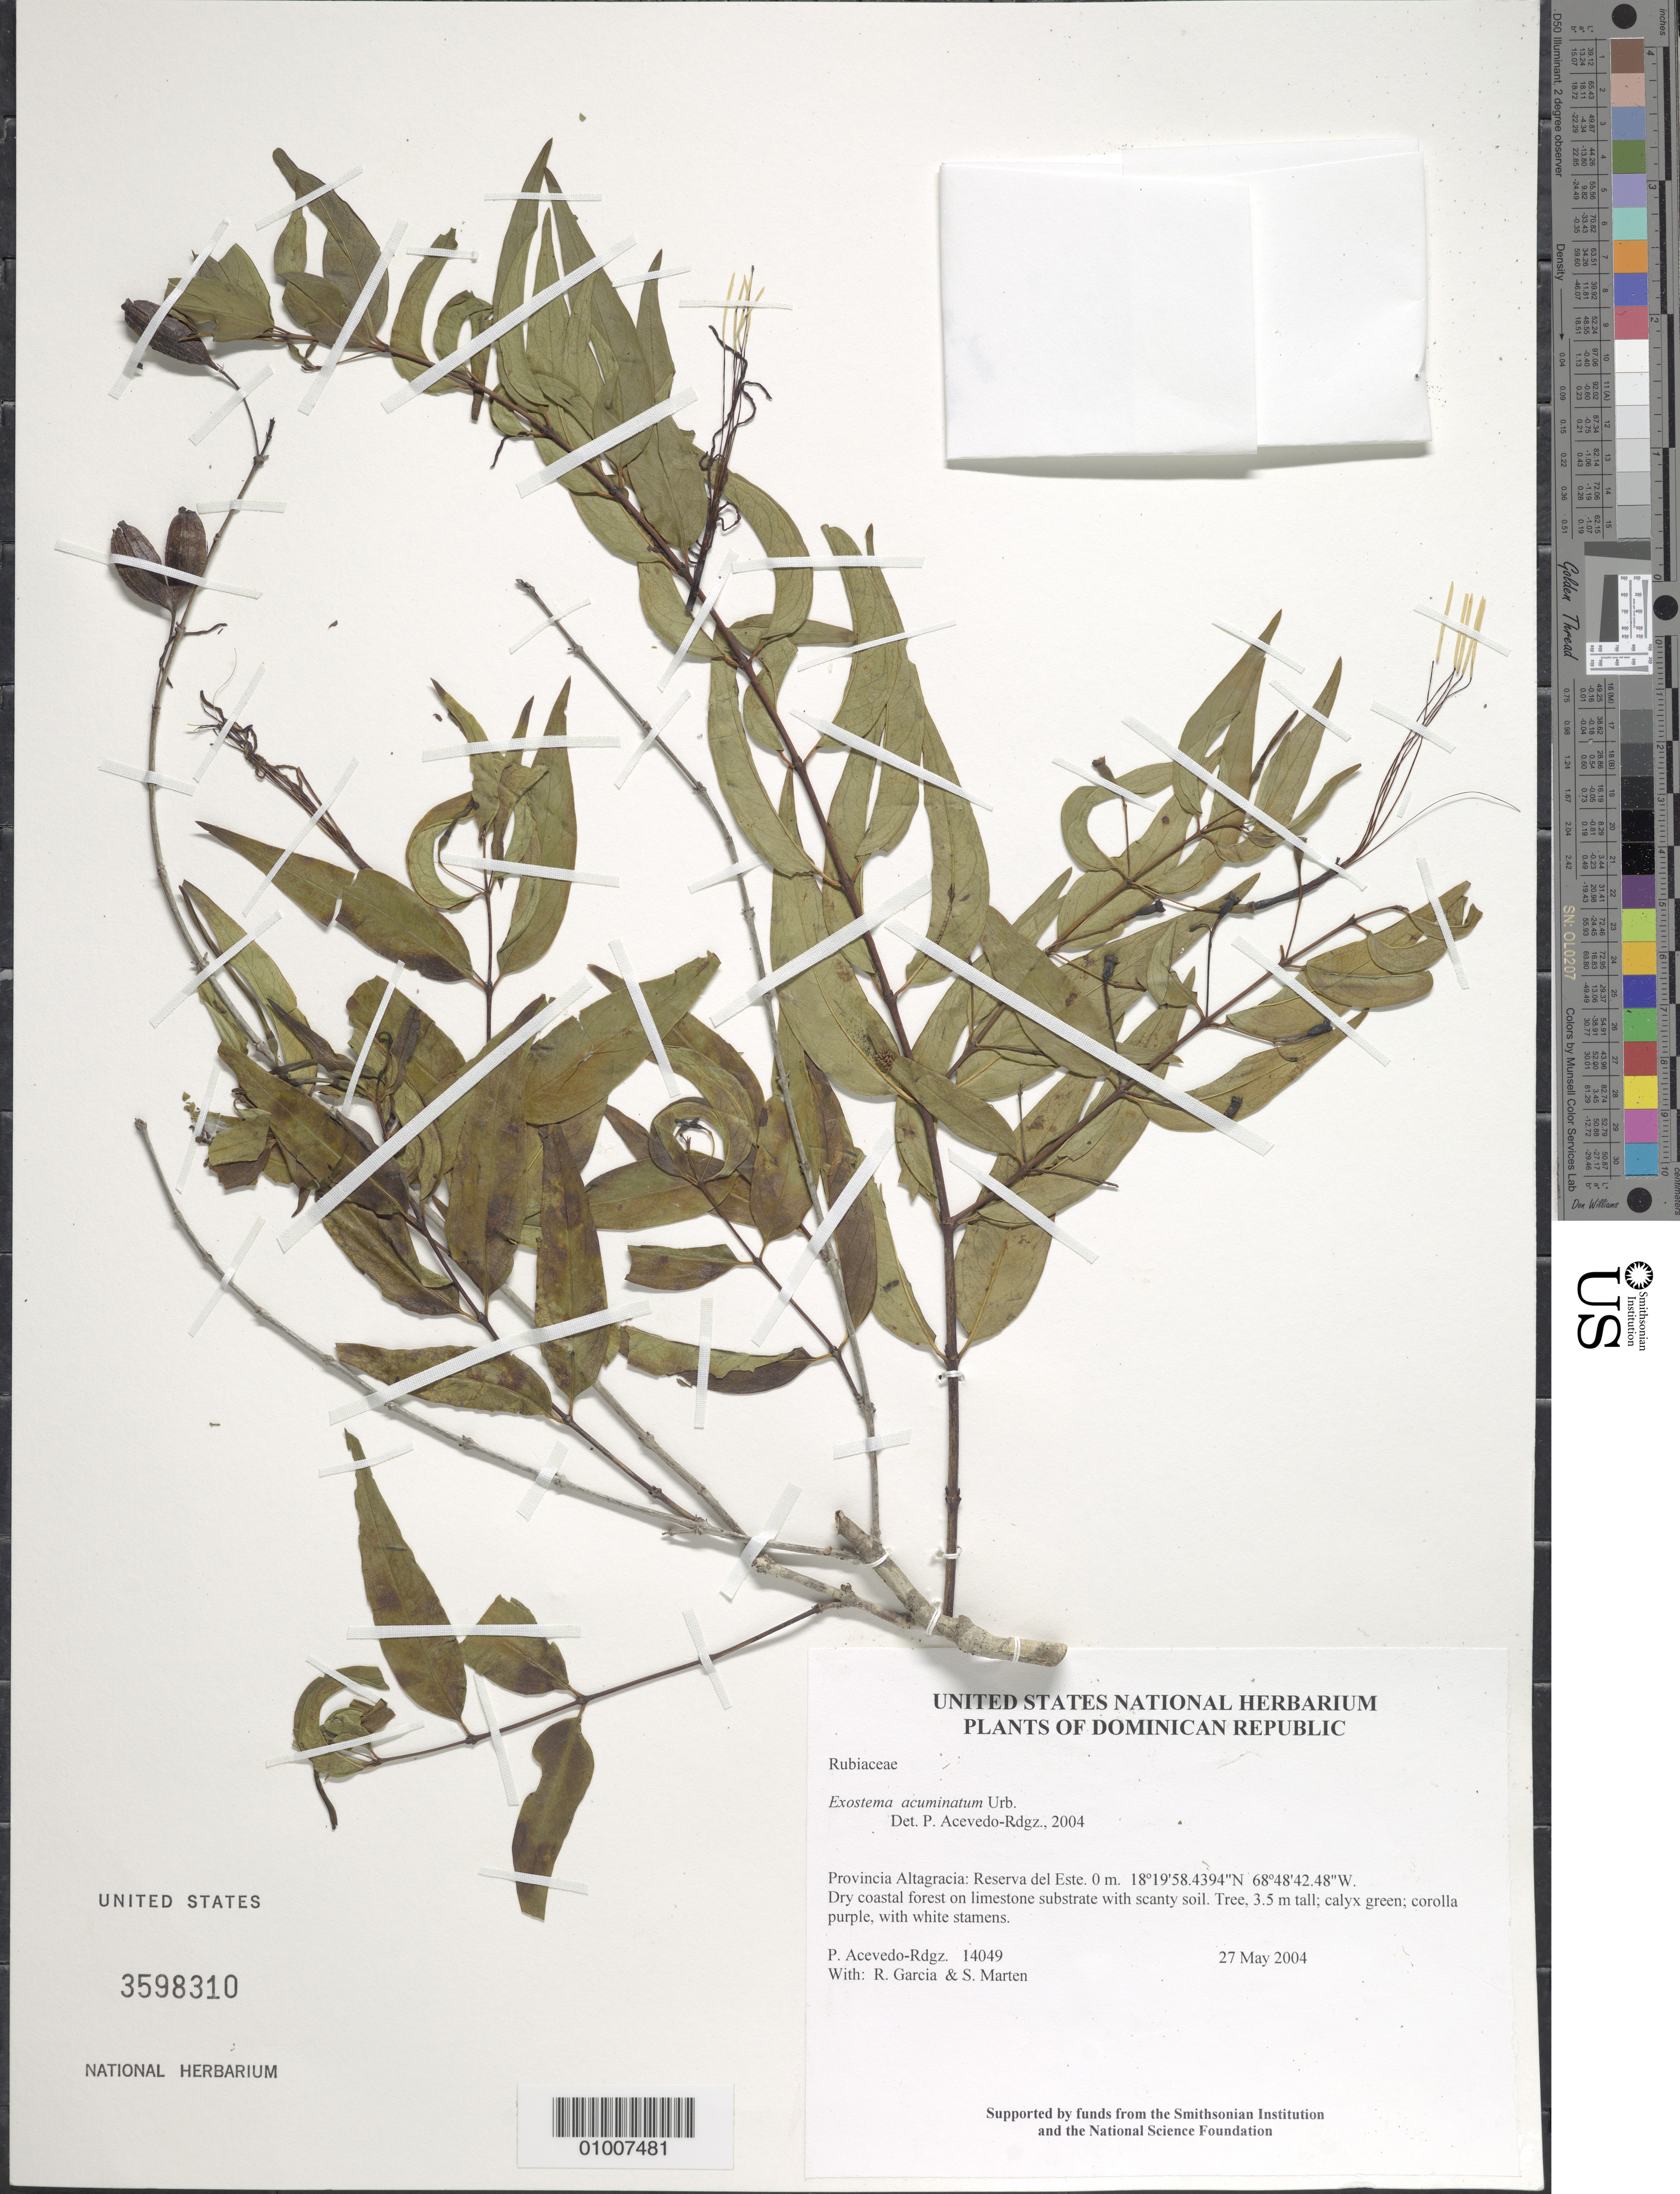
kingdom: Plantae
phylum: Tracheophyta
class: Magnoliopsida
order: Gentianales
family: Rubiaceae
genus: Exostema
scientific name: Exostema acuminatum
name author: Urb.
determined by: Acevedo-Rodríguez, P., (BOT), Smithsonian Institution - National Museum of Natural History (UNITED STATES)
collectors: P. Acevedo-Rodr., R. G. García & S. Marten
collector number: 14049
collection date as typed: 27 May 2004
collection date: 2004-05-27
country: Dominican Republic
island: Hispaniola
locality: Provincia Altagracia: Reserva del Este.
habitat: Dry coastal forest on limestone substrate with scanty soil.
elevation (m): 0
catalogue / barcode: US 3598310